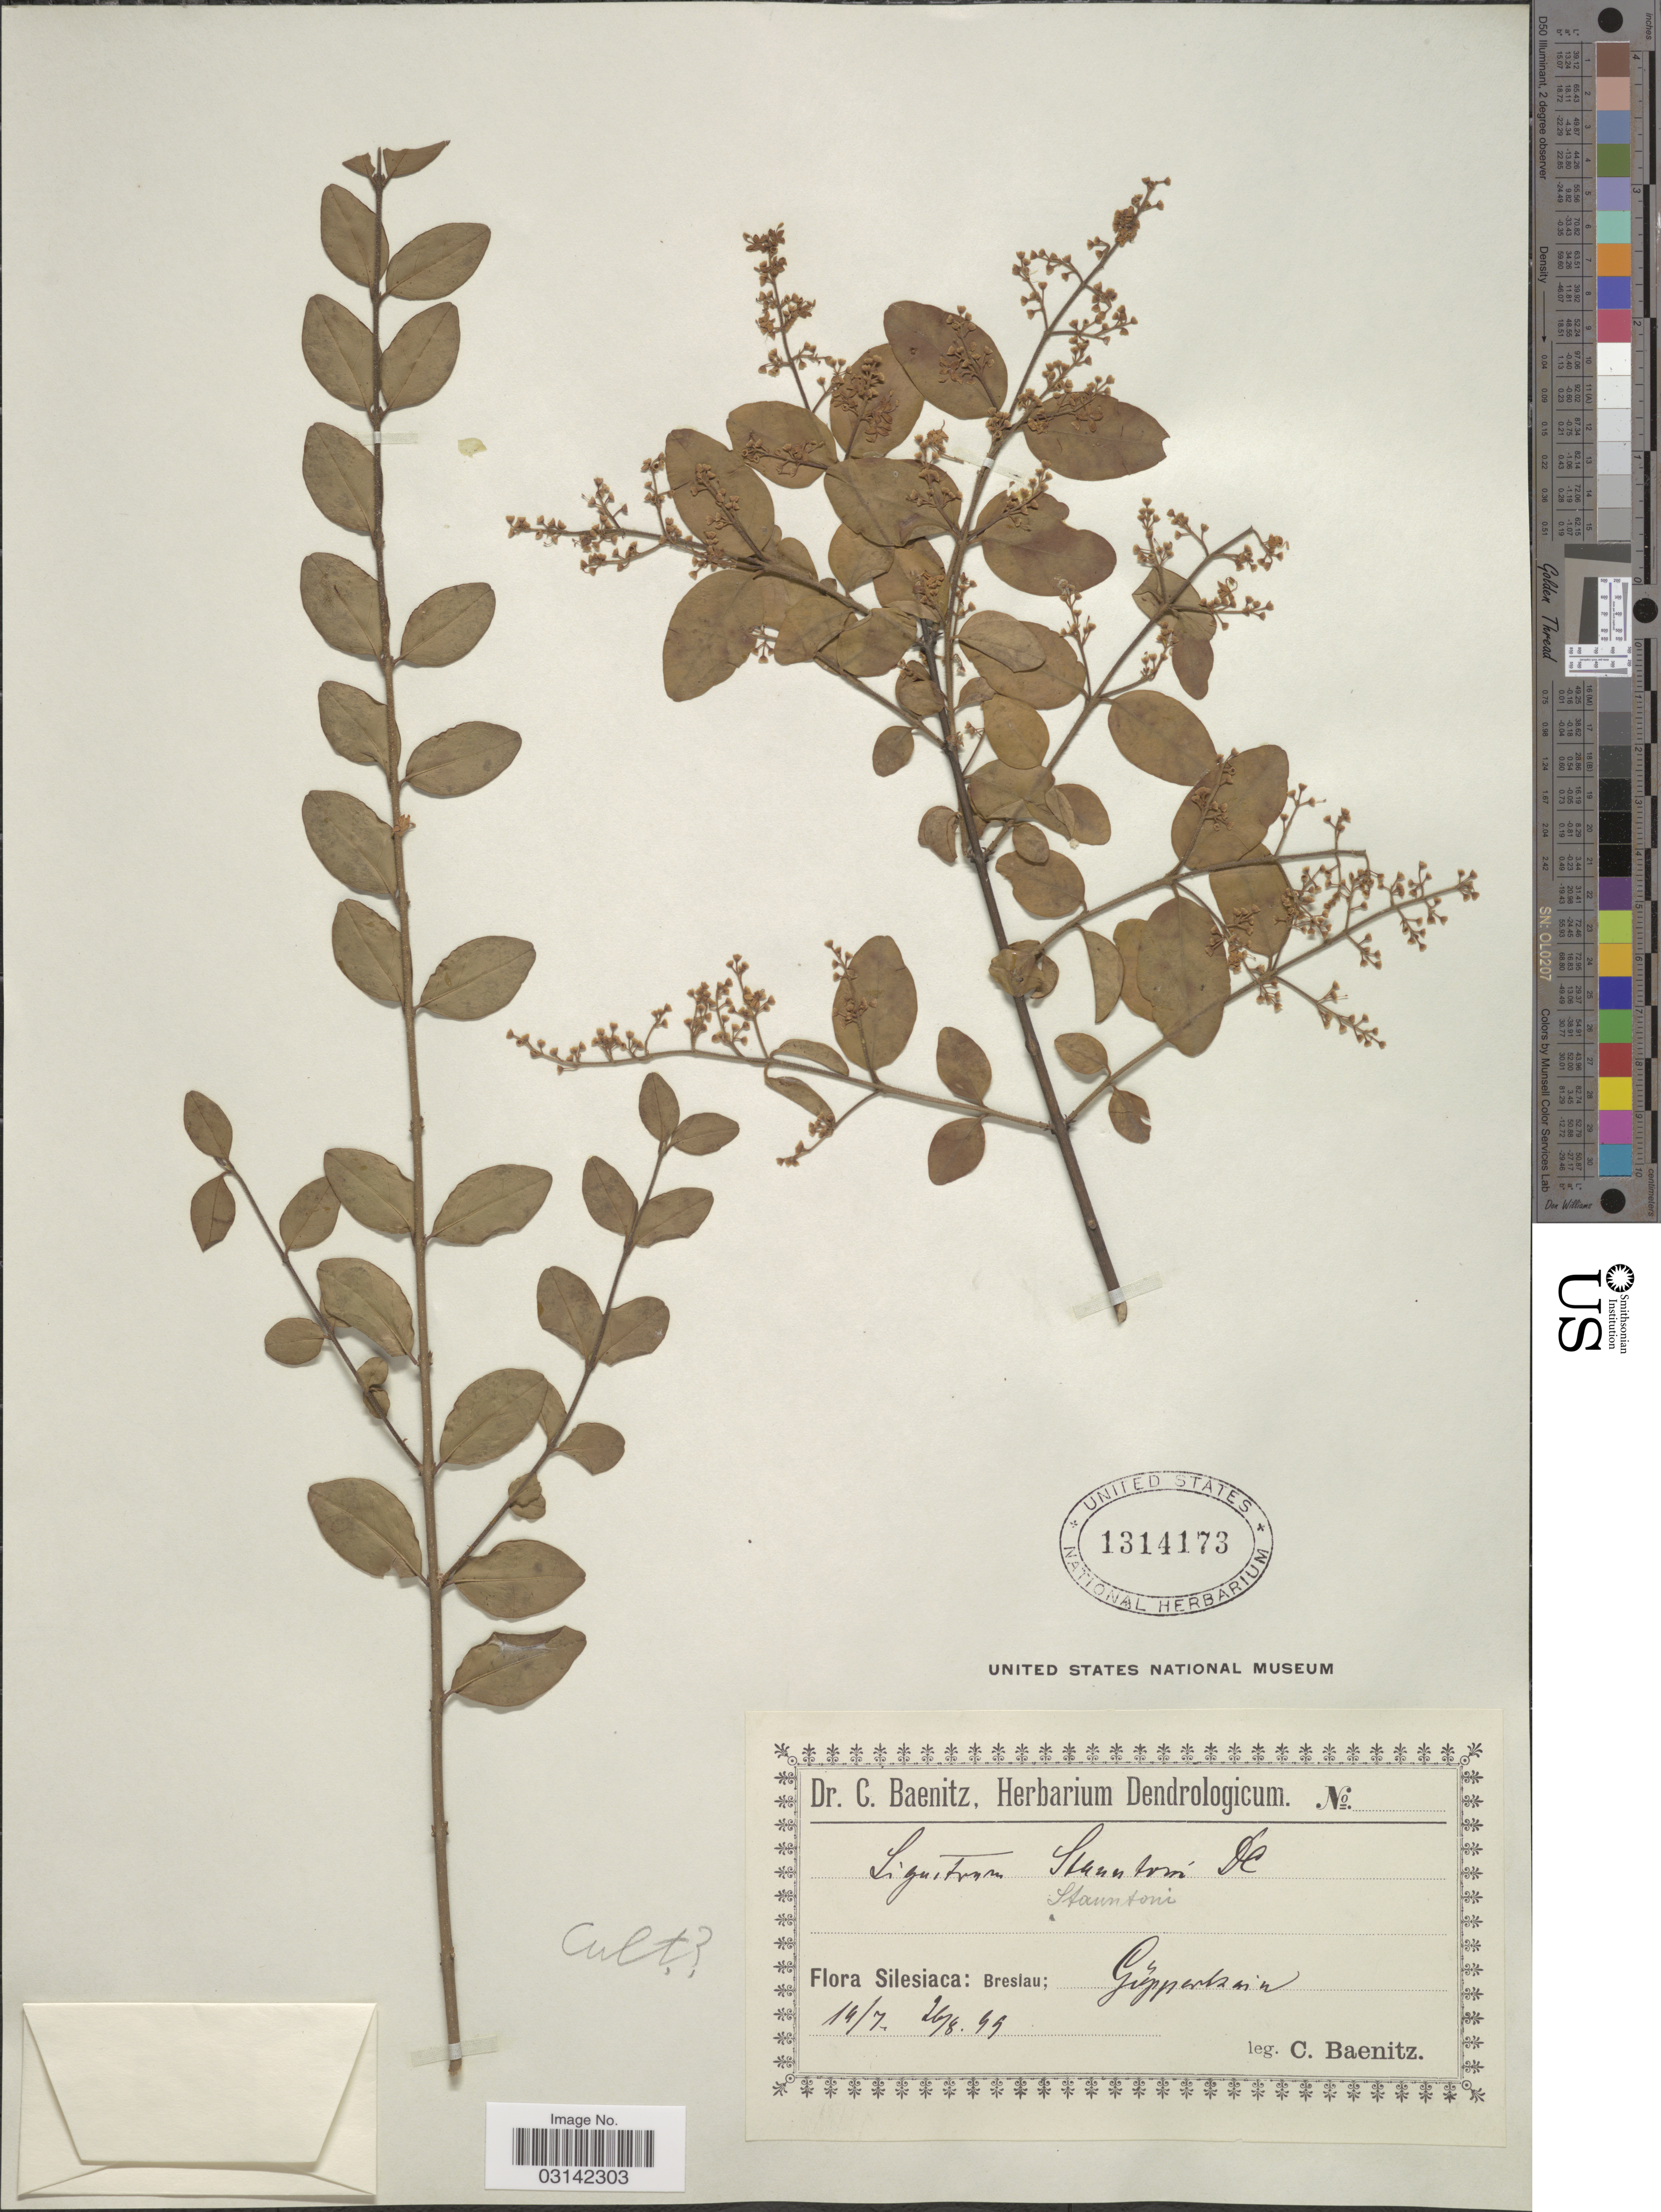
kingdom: Plantae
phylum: Tracheophyta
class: Magnoliopsida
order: Lamiales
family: Oleaceae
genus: Ligustrum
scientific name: Ligustrum stauntonii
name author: DC.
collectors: C. G. Baenitz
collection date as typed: Transcribed d/m/y: 14/7/99 to 26/8/99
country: Poland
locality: Silesiaca: Breslau; Gopperthain.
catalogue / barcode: US 1314173